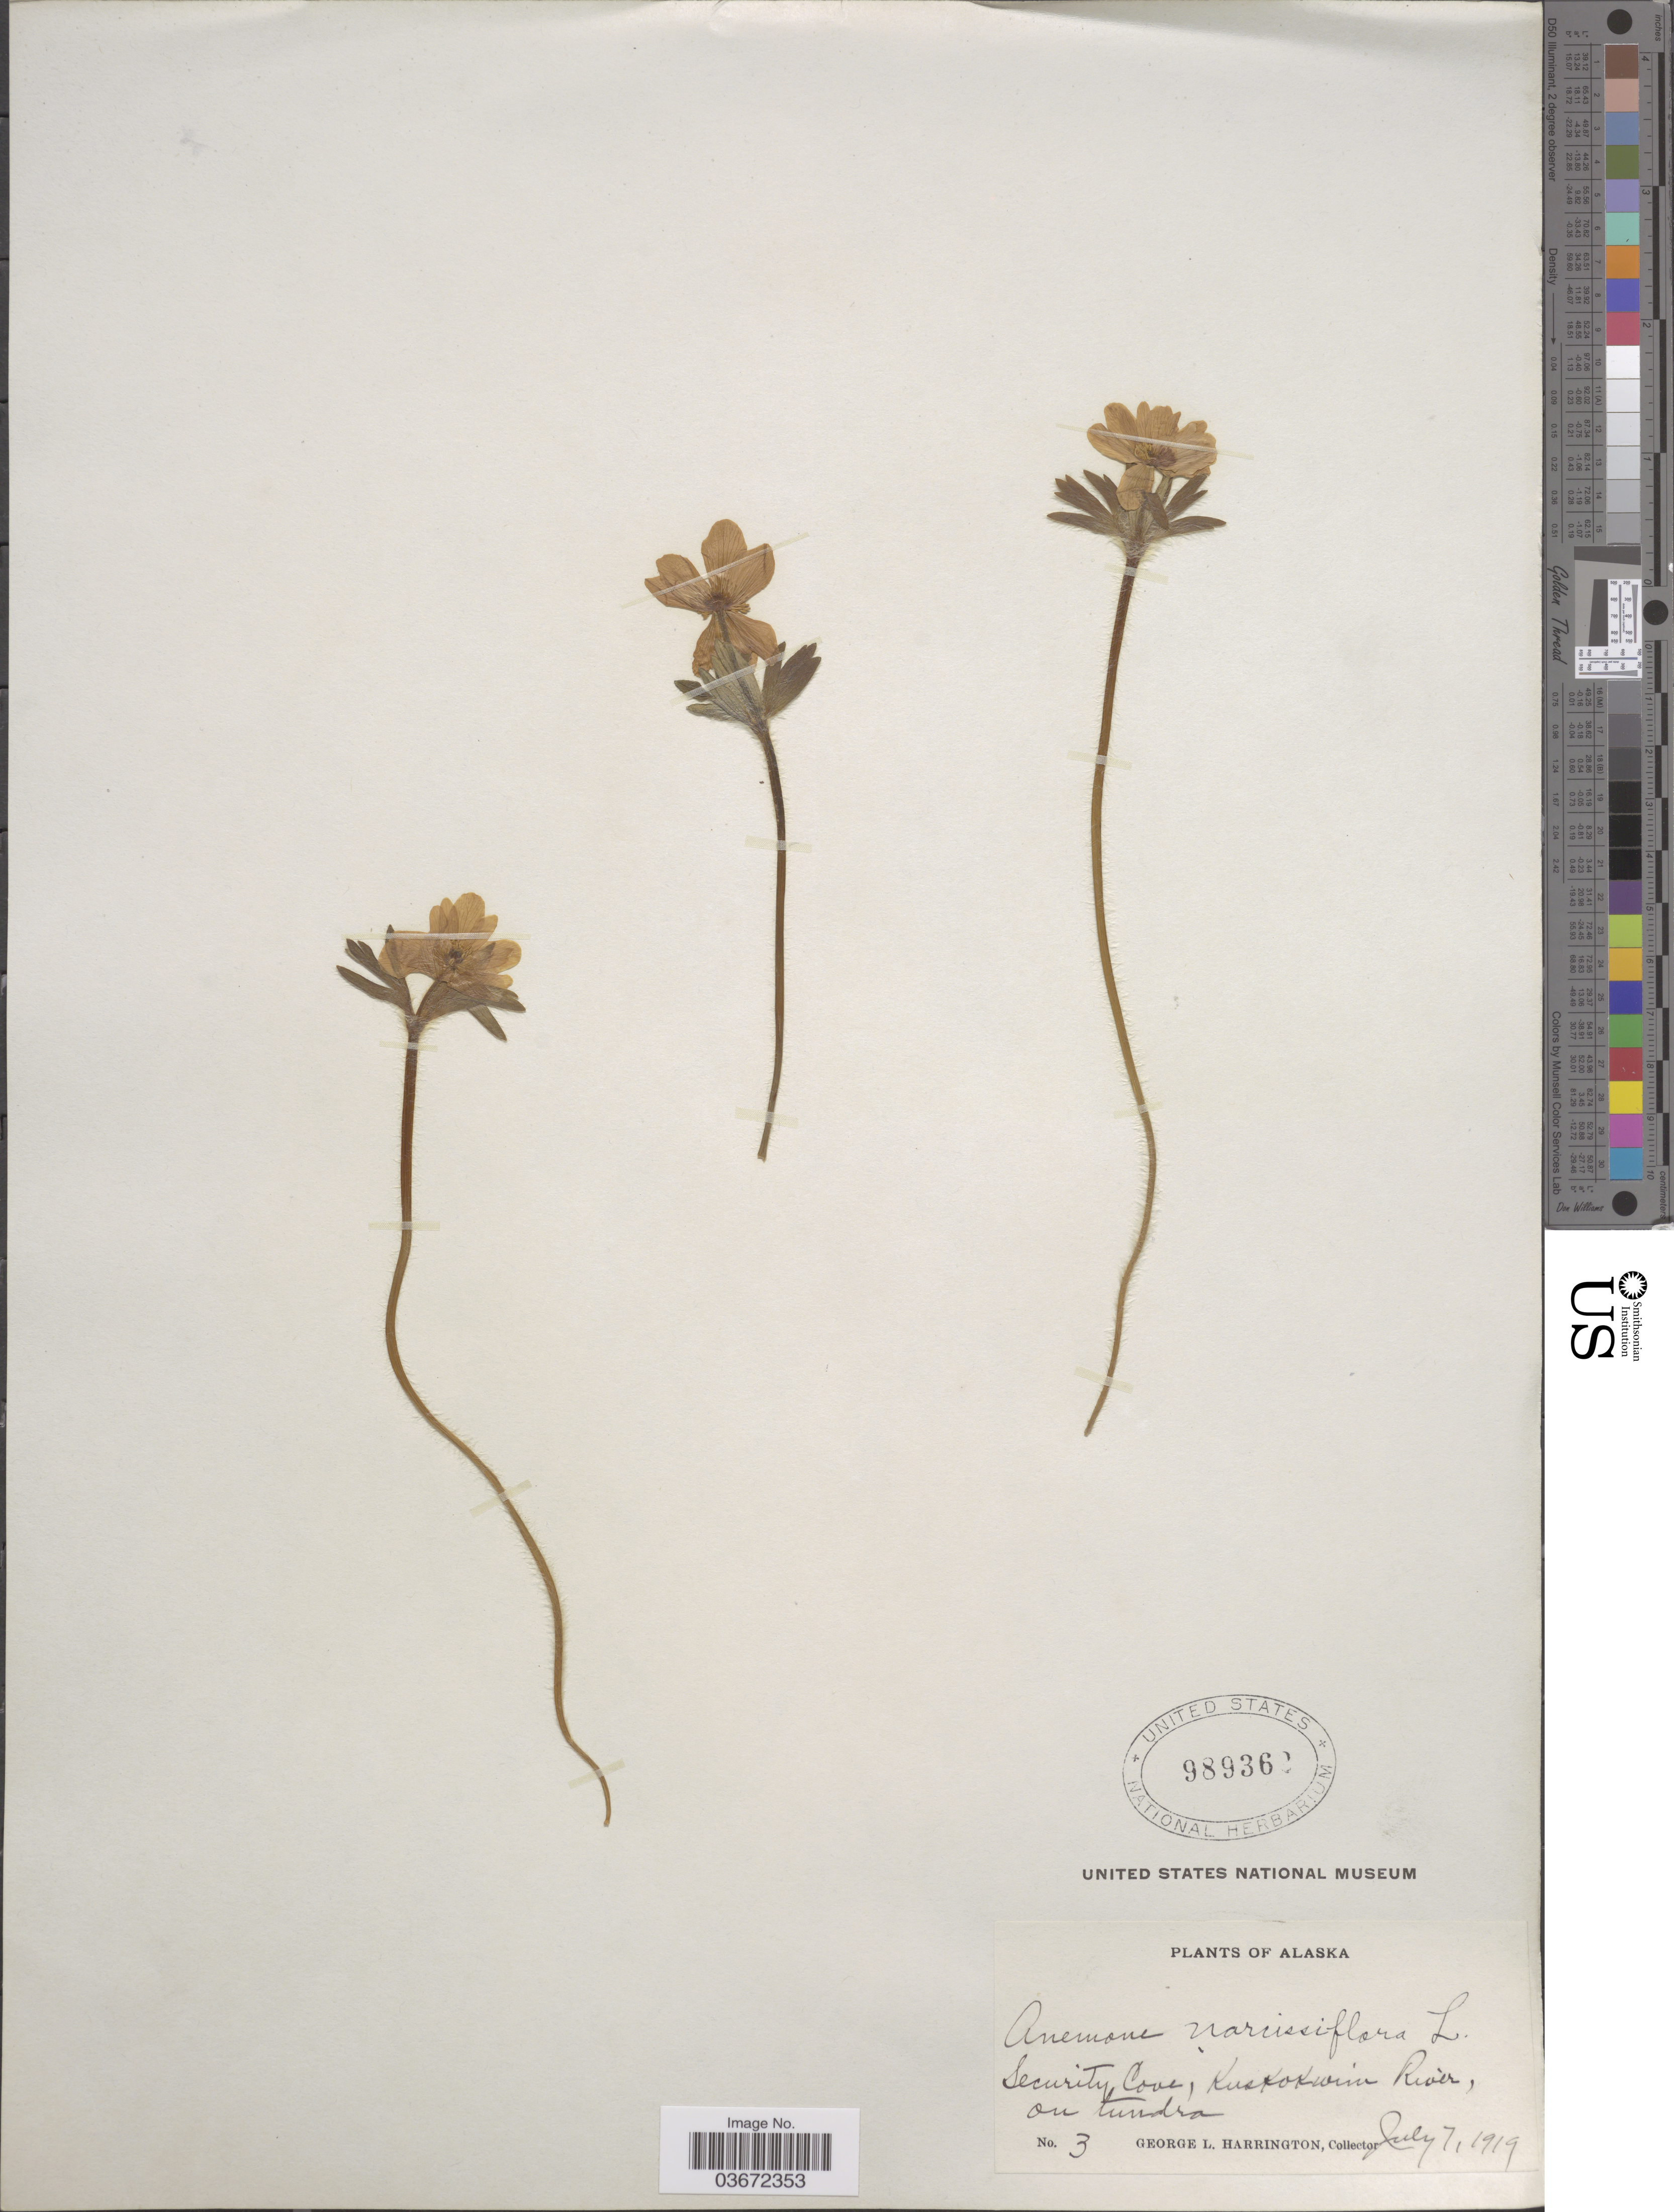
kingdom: Plantae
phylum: Tracheophyta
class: Magnoliopsida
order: Ranunculales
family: Ranunculaceae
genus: Anemone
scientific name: Anemone narcissiflora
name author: L.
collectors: G. Harrington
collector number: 3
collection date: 1919-07-07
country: United States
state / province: Alaska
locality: Security Cove, Kuskokwim River.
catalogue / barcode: US 989362